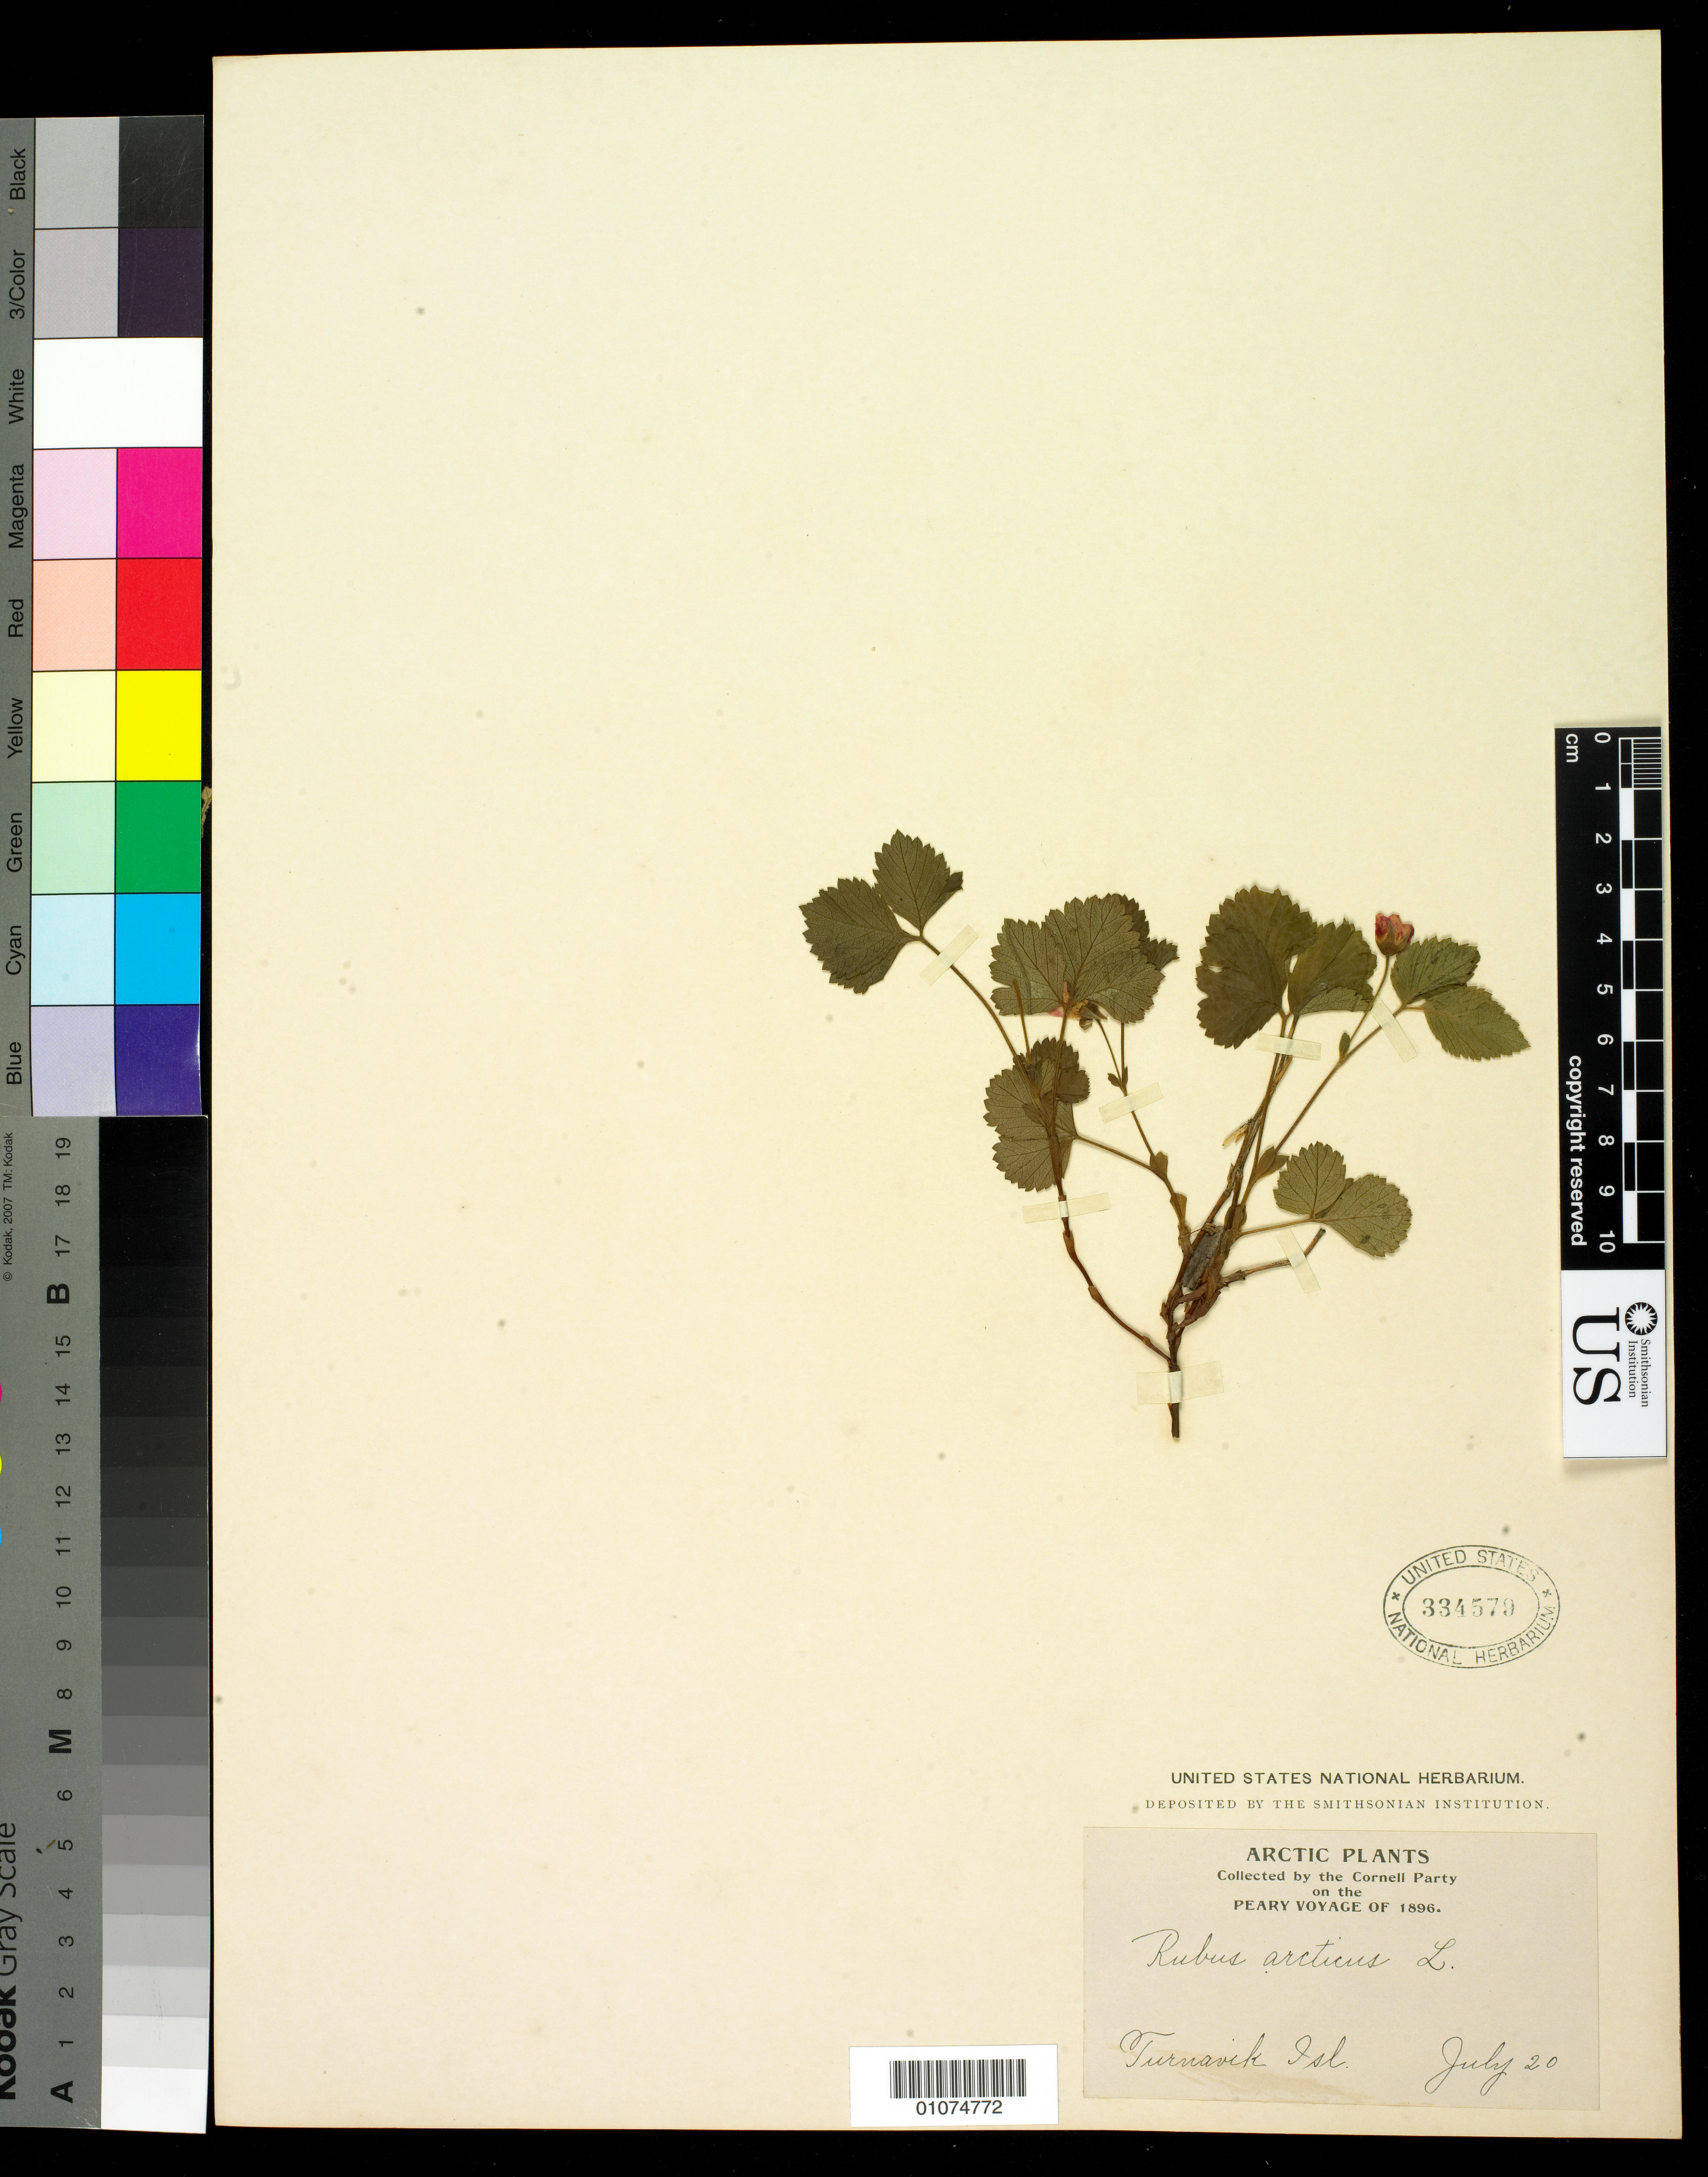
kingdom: Plantae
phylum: Tracheophyta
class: Magnoliopsida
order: Rosales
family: Rosaceae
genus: Rubus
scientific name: Rubus arcticus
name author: L.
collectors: Cornell Party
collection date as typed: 20 Jul 1896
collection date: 1896-07-20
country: Canada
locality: Turscak Island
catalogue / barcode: US 334579